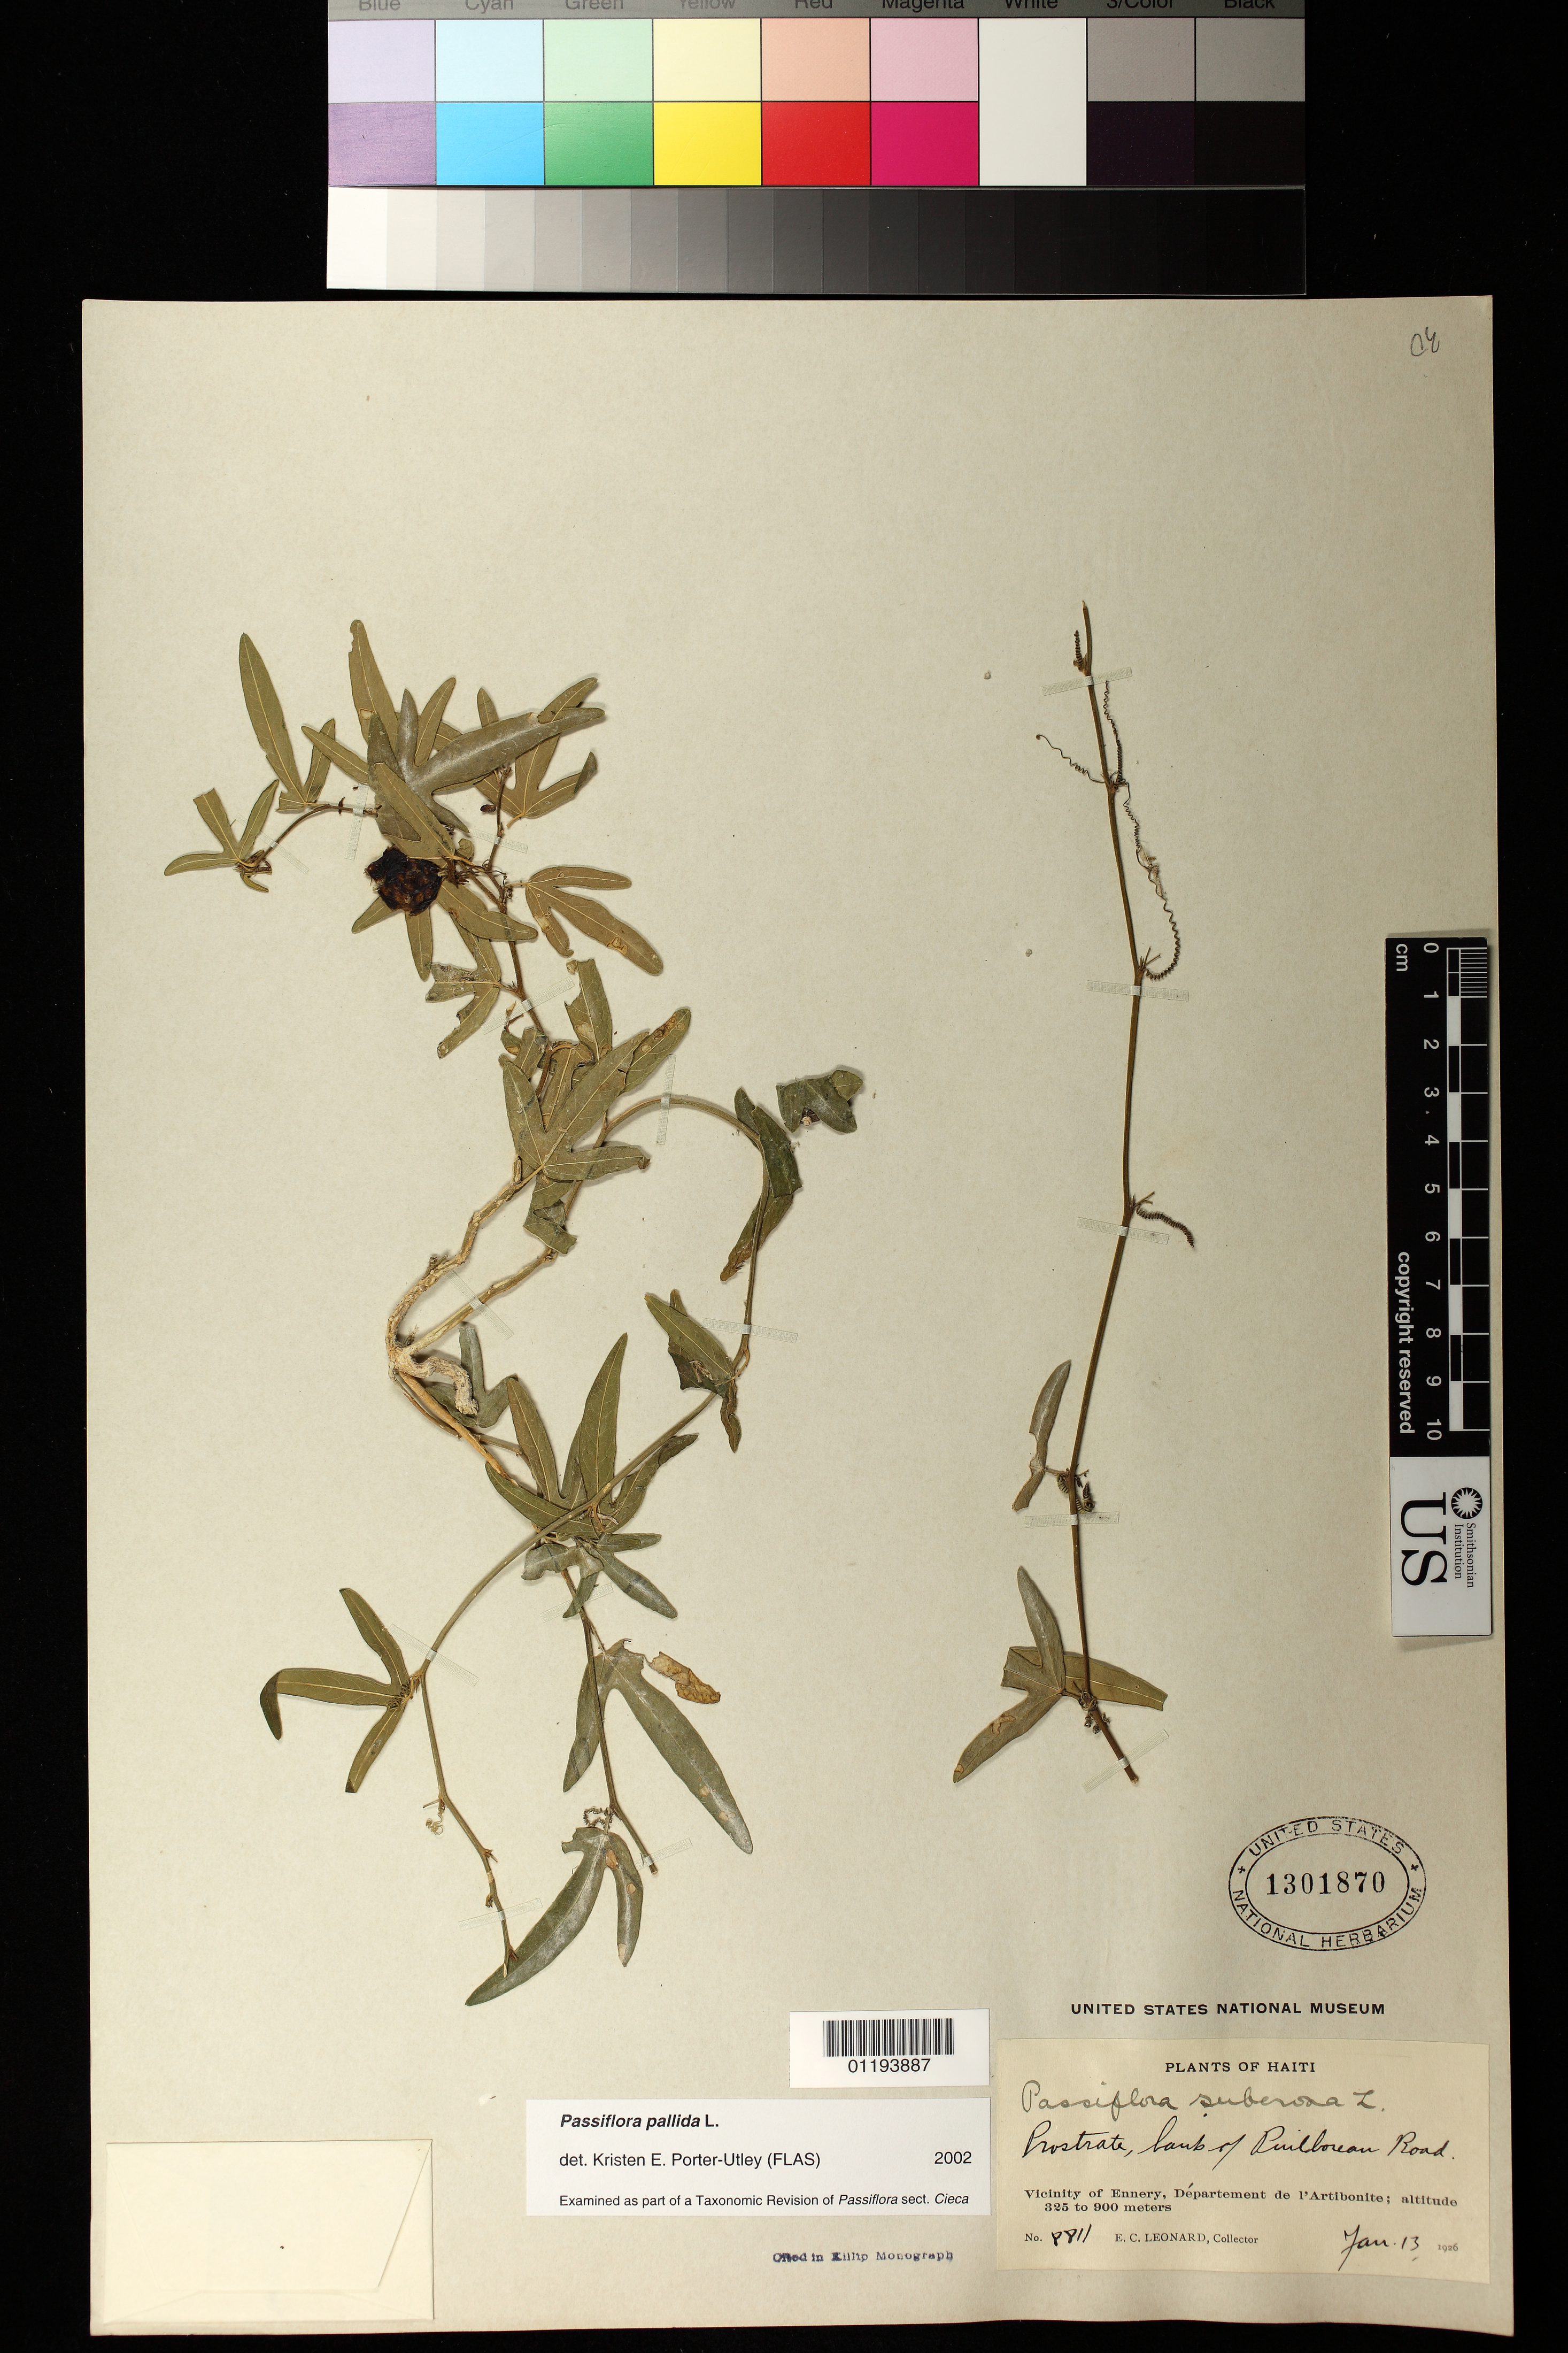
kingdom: Plantae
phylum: Tracheophyta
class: Magnoliopsida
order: Malpighiales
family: Passifloraceae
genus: Passiflora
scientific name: Passiflora pallida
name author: L.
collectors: E. C. Leonard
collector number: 8811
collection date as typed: Jan 13 1926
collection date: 1926-01-13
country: Haiti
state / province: Artibonite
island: Hispaniola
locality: Vicinity of Ennery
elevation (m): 325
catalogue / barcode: US 1301870